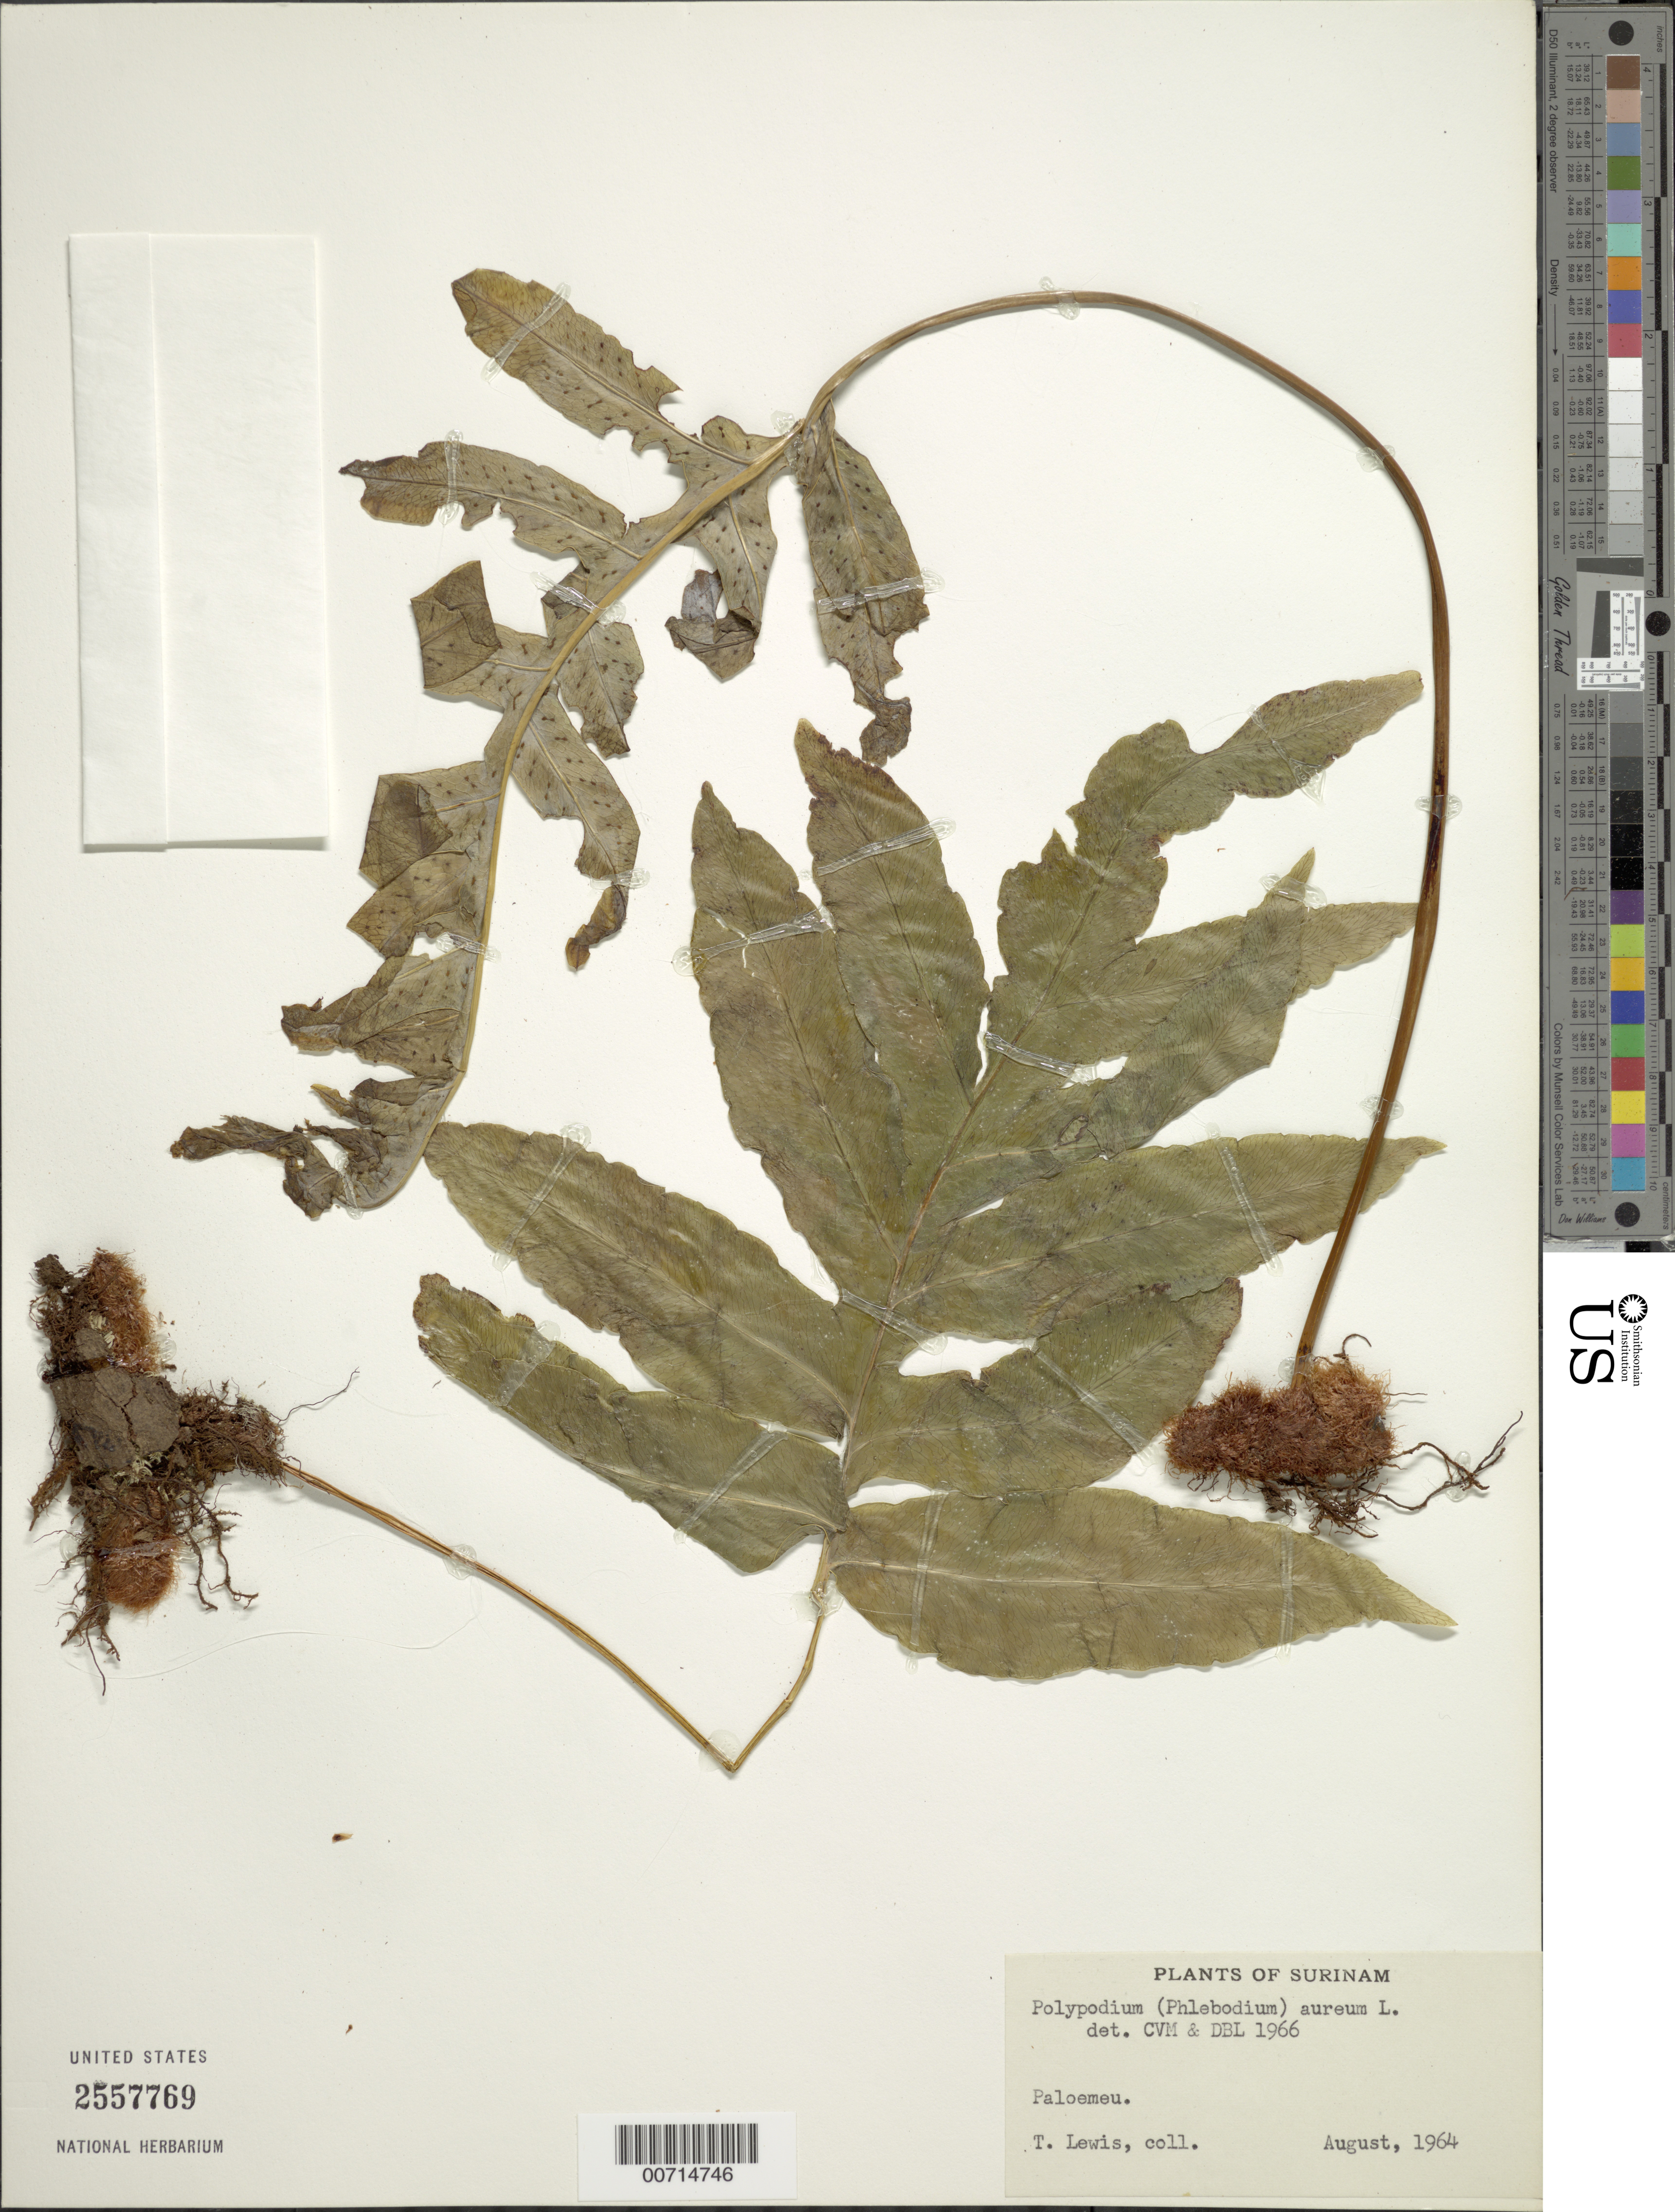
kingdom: Plantae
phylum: Tracheophyta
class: Polypodiopsida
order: Polypodiales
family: Polypodiaceae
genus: Phlebodium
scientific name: Phlebodium aureum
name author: (L.) J. Sm.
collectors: T. Lewis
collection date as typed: Aug-64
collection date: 1964-08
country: Suriname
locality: Paloemeu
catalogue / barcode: US 2557769